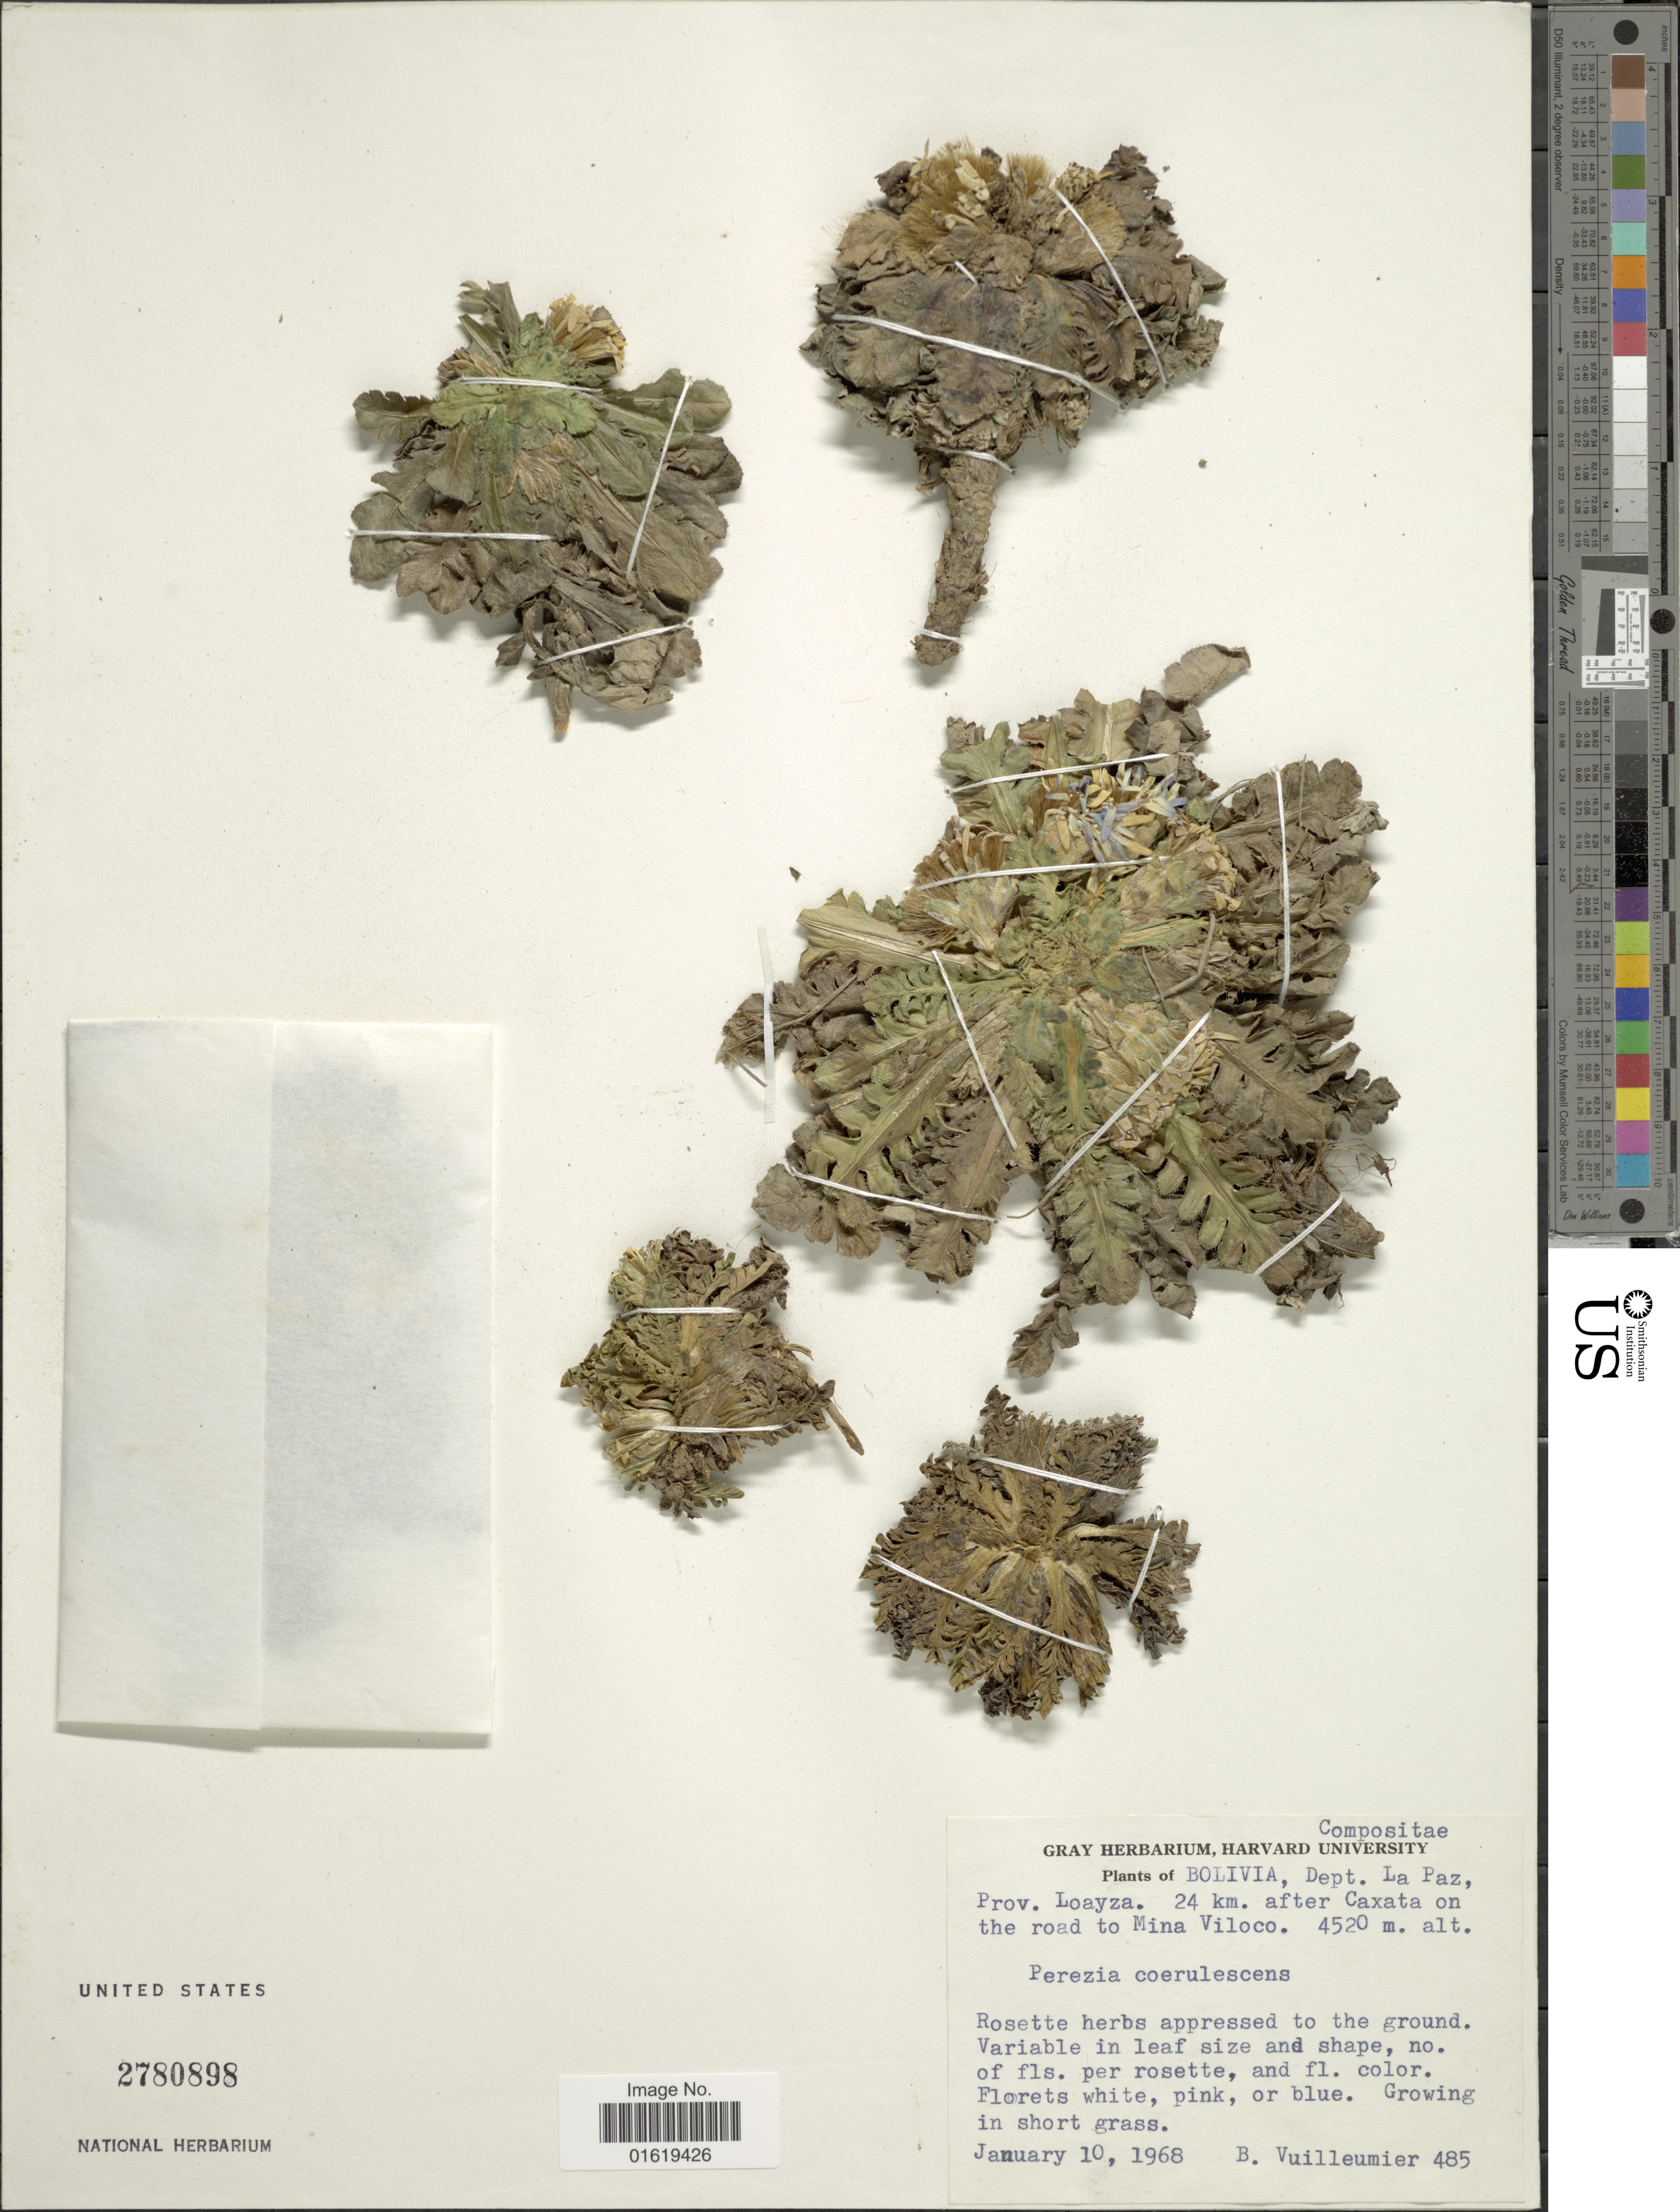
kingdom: Plantae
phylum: Tracheophyta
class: Magnoliopsida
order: Asterales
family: Asteraceae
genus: Perezia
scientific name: Perezia coerulescens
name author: Wedd.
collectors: B. Vuilleumier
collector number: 485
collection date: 1968-01-10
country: Bolivia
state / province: La Paz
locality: Dept. La Paz, Prov. Loayza. 24 km. after Caxata on the road to Mina Viloco.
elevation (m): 4520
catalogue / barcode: US 2780898